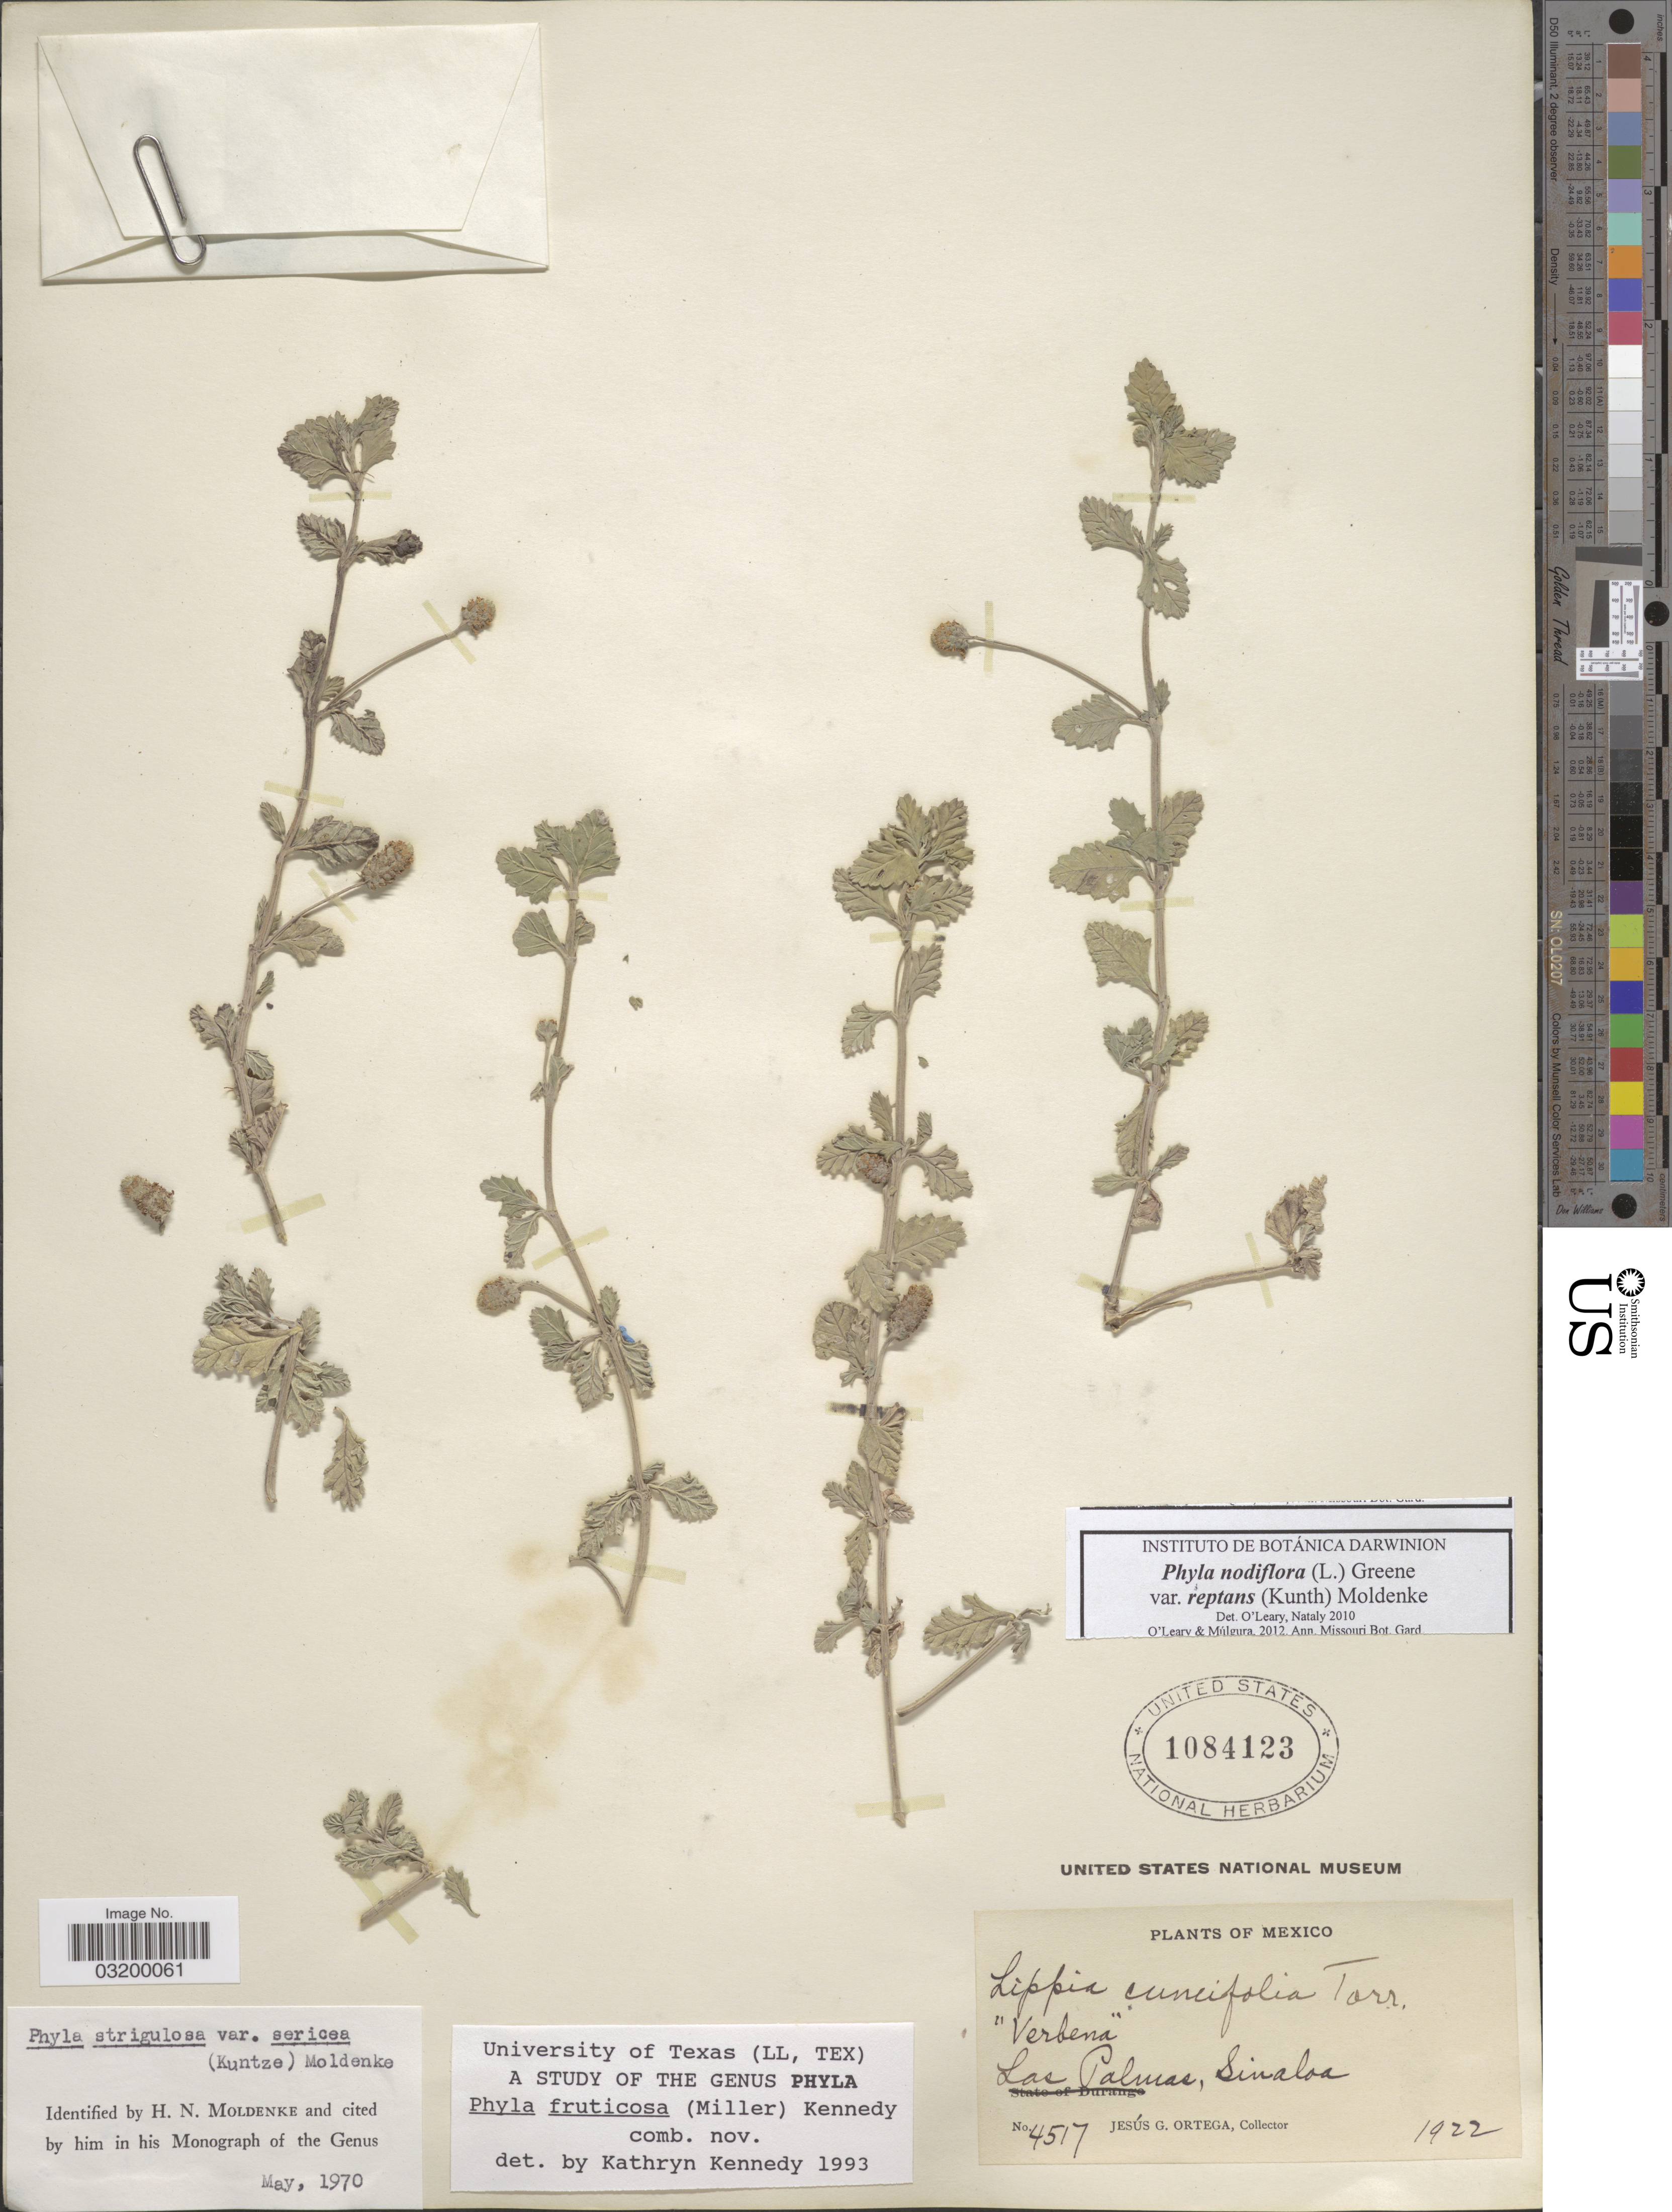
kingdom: Plantae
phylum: Tracheophyta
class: Magnoliopsida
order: Lamiales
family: Verbenaceae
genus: Phyla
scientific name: Phyla nodiflora var. reptans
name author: (Kunth) Moldenke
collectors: J. Ortega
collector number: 4517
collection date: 1922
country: Mexico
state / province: Sinaloa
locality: Las Palmas.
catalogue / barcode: US 1084123